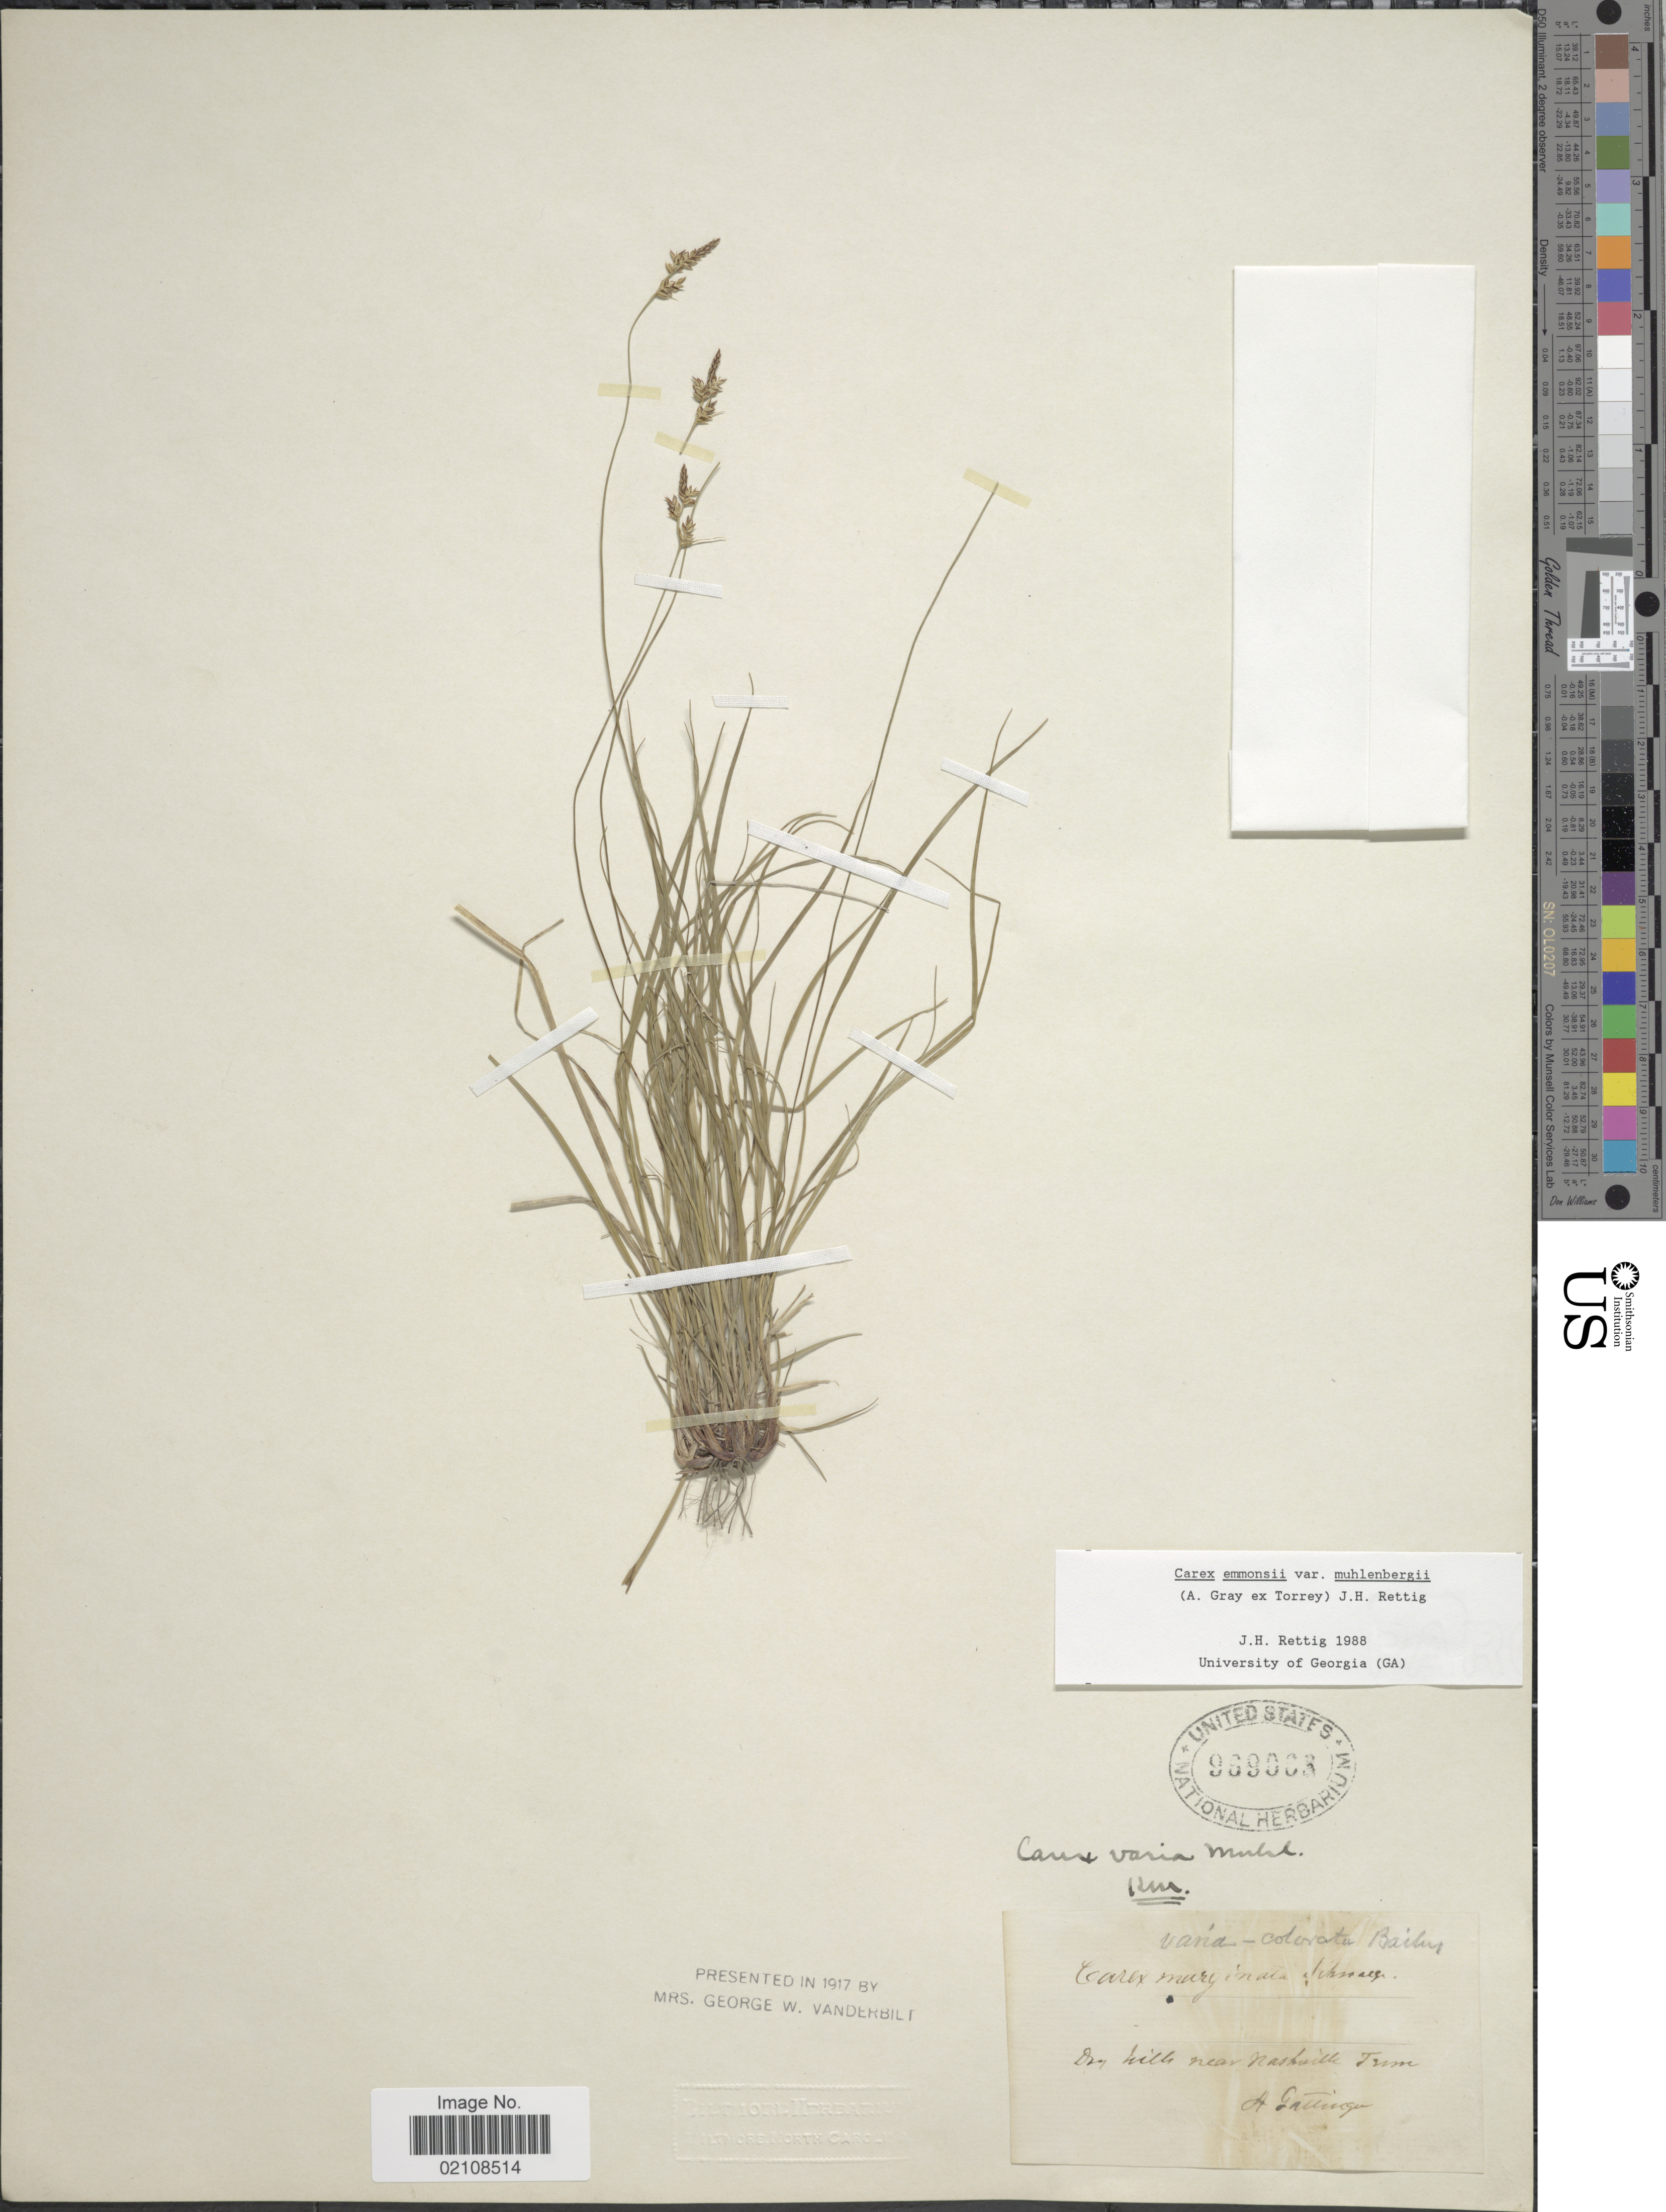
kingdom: Plantae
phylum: Tracheophyta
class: Liliopsida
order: Poales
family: Cyperaceae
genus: Carex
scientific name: Carex albicans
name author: Willd. ex Spreng.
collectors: A. Gattinger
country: United States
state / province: Tennessee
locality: Dry hills near Nashville Tenn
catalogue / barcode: US 969003